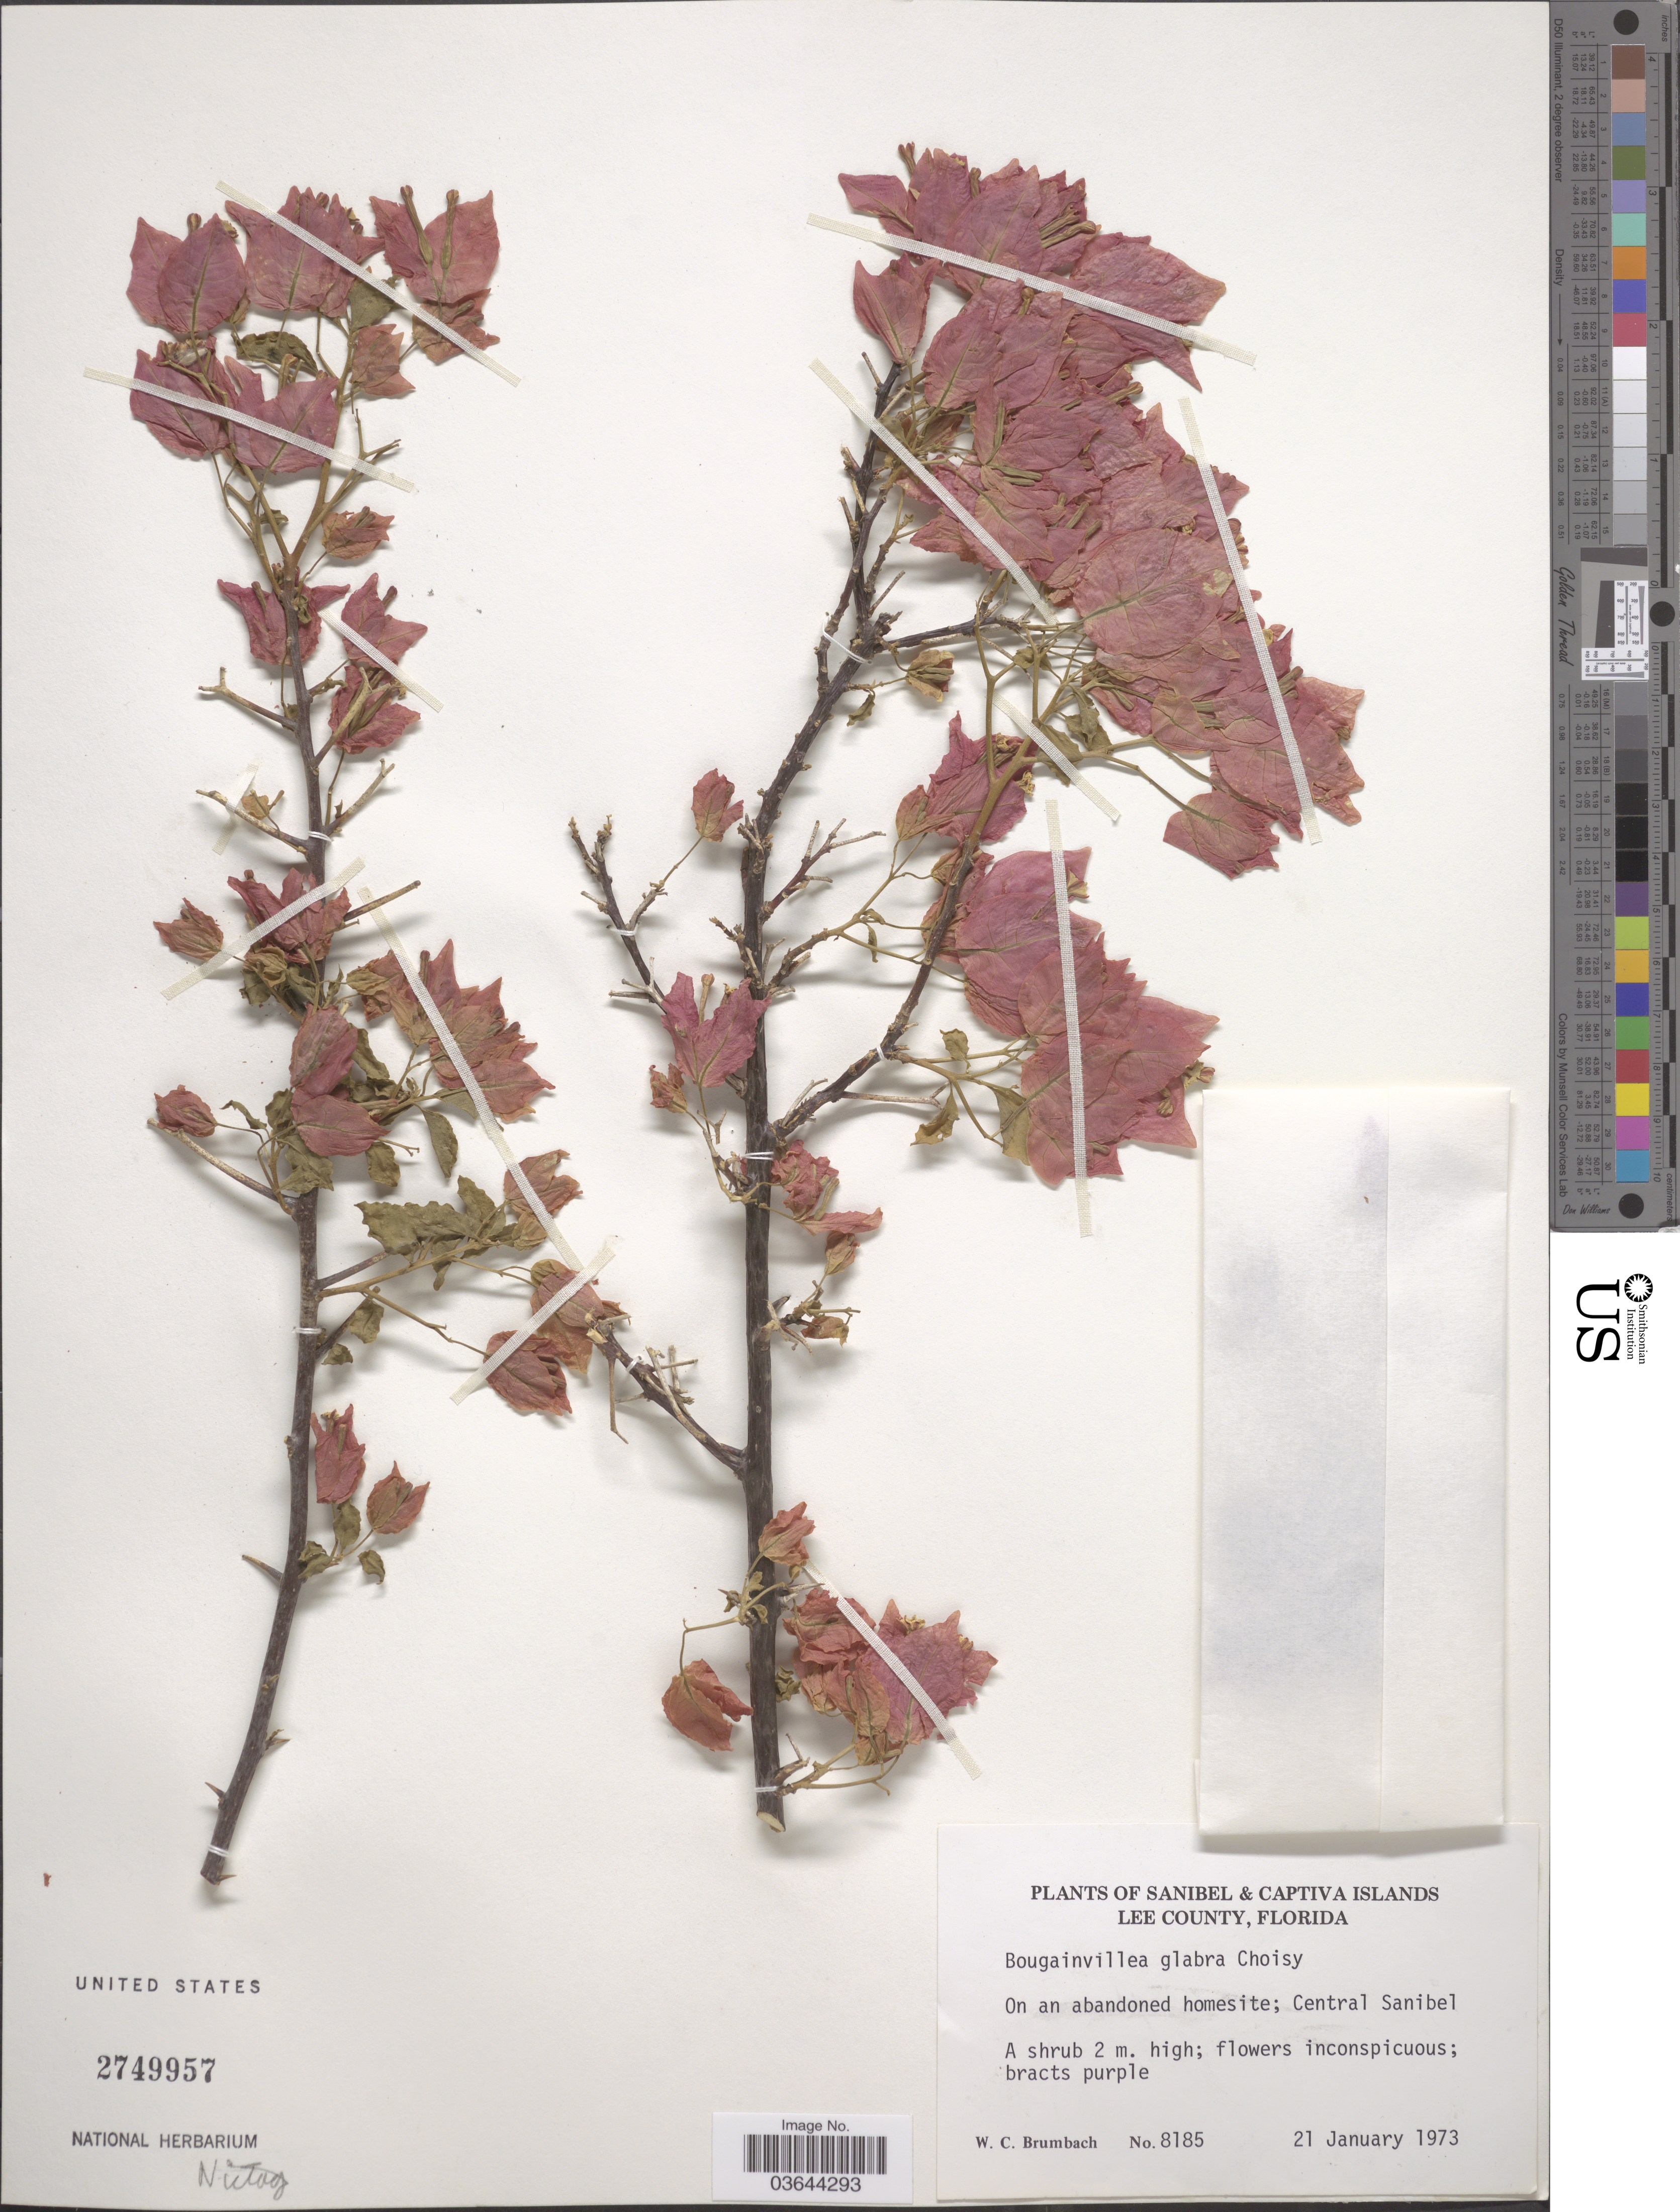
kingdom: Plantae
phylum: Tracheophyta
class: Magnoliopsida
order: Caryophyllales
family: Nyctaginaceae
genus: Bougainvillea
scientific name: Bougainvillea glabra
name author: Choisy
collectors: W. C. Brumbach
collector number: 8185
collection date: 1973-01-21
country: United States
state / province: Florida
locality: Lee County. Central Sanibel. Sanibel Island.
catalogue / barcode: US 2749957